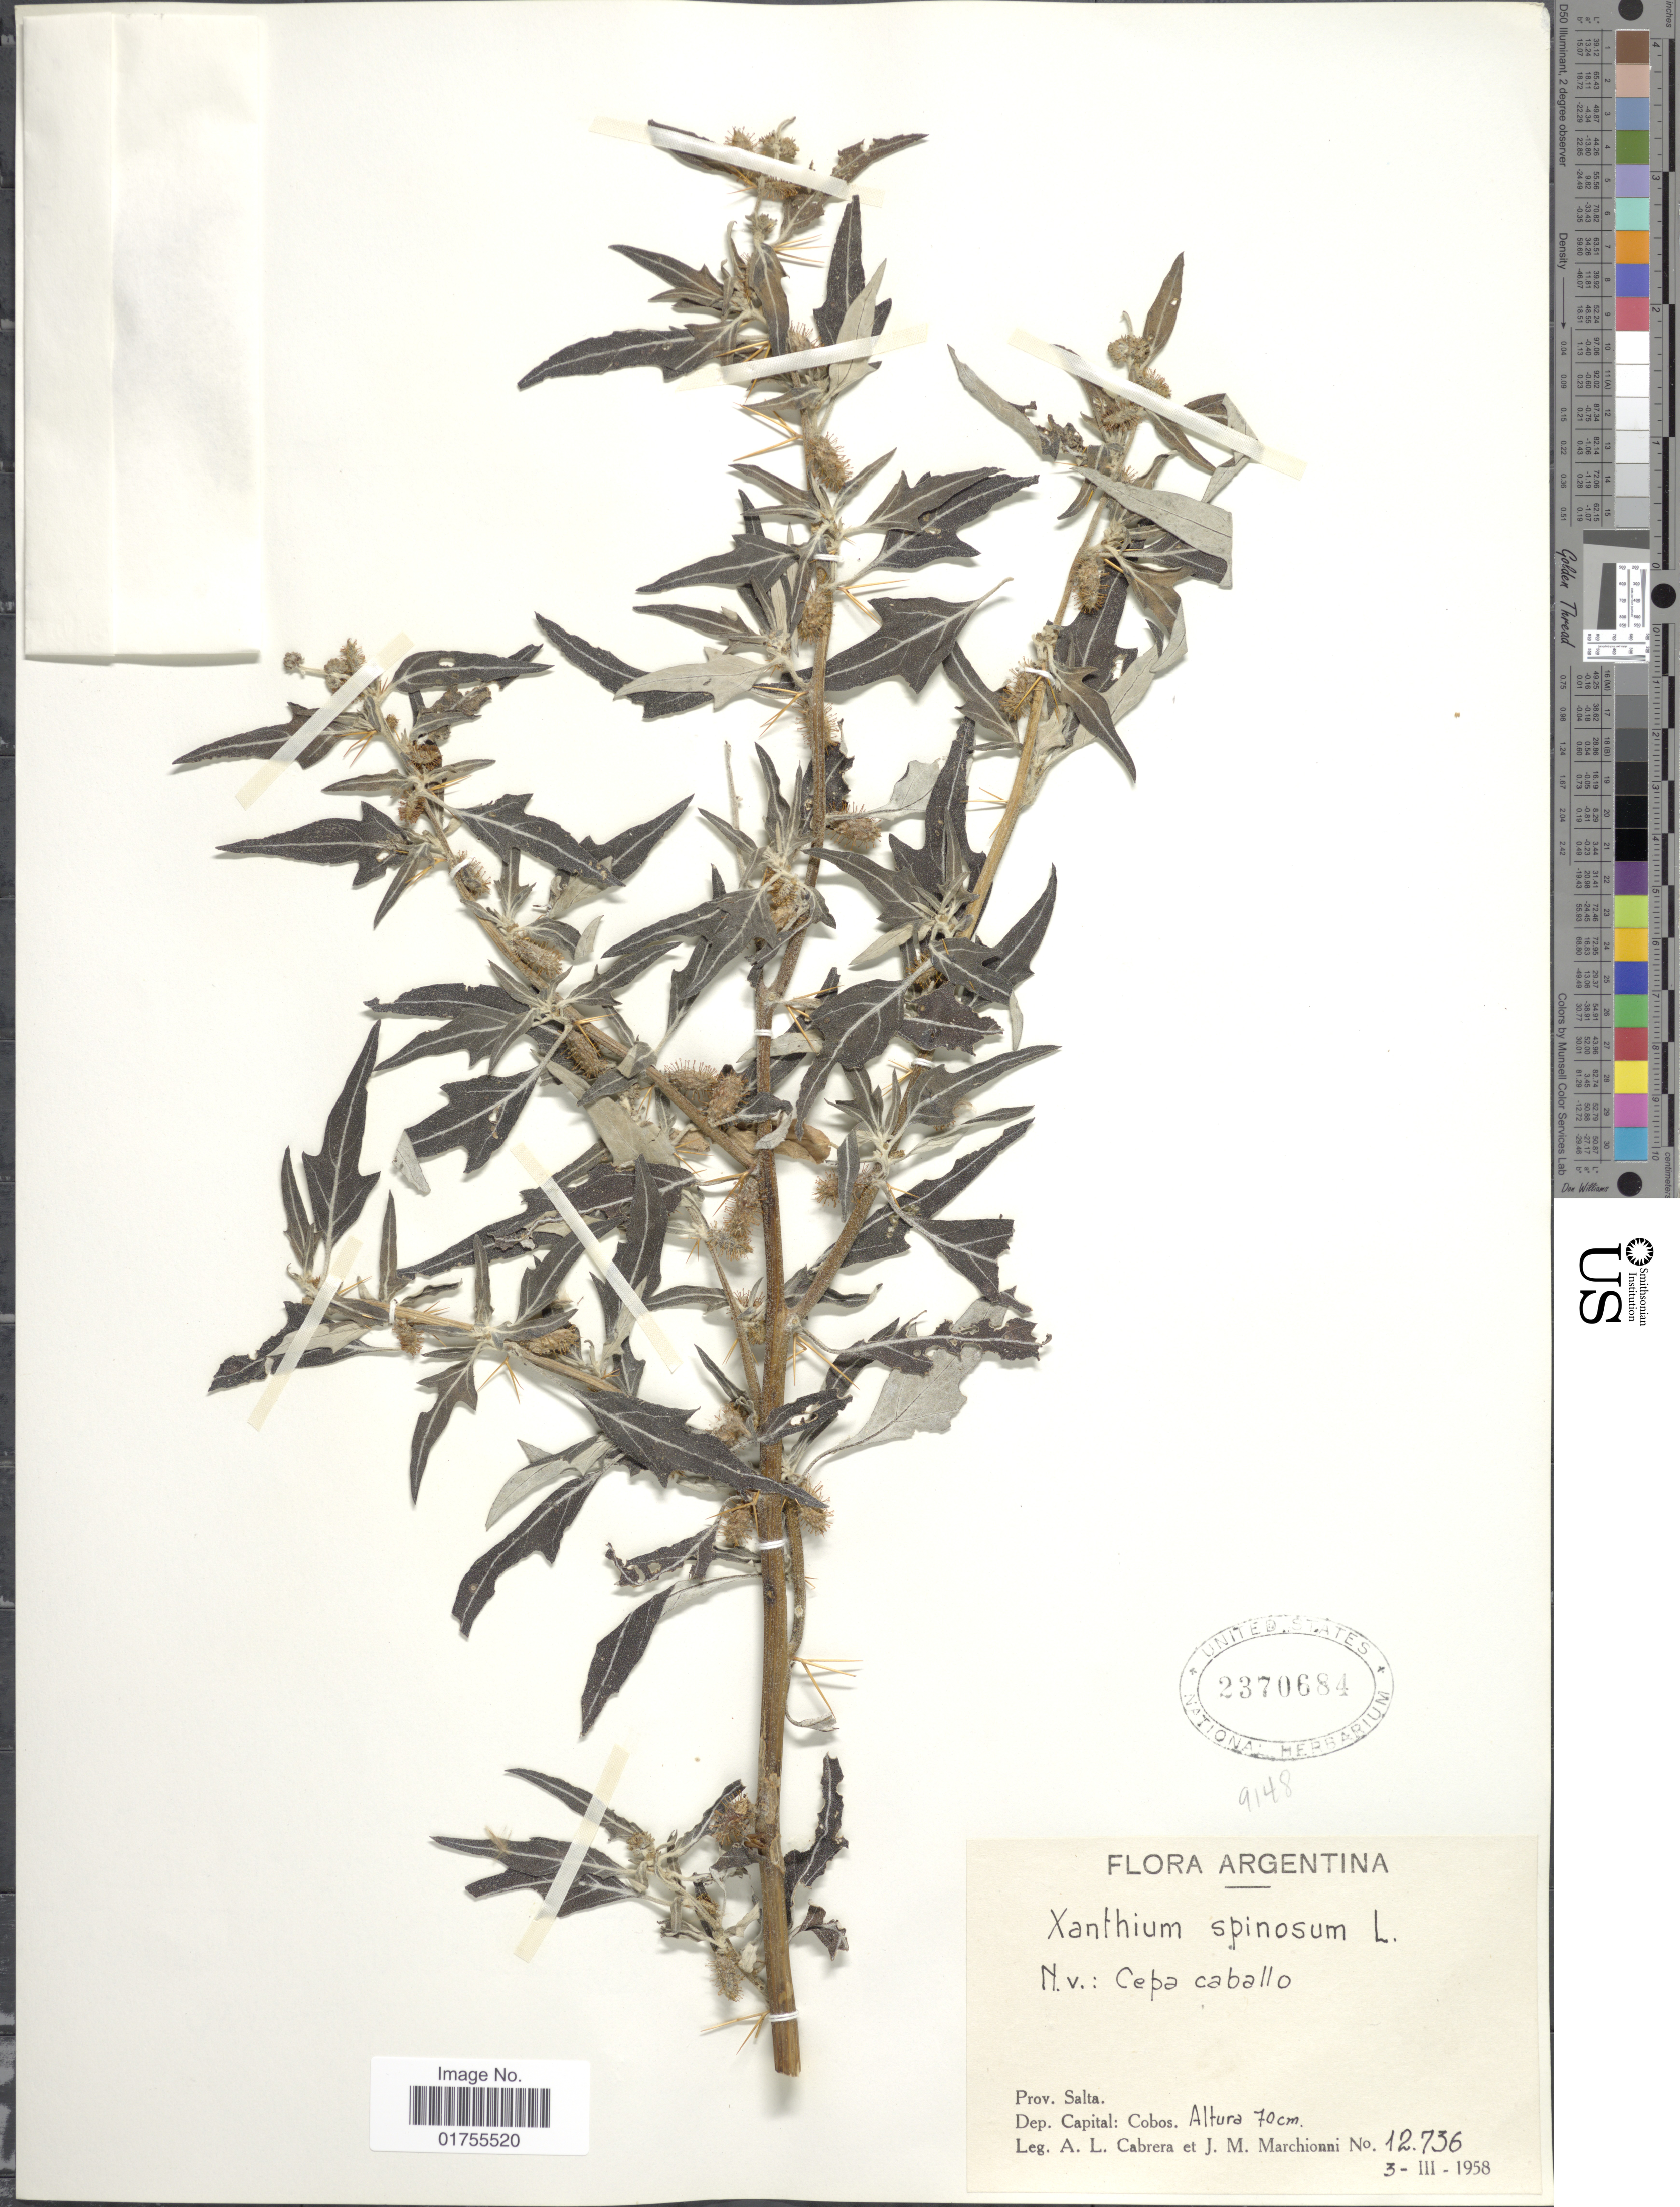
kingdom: Plantae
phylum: Tracheophyta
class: Magnoliopsida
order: Asterales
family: Asteraceae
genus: Xanthium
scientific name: Xanthium spinosum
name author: L.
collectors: A. L. Cabrera & J. Marchionni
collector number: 12736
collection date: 1958-03-03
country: Argentina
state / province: Salta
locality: Prov. Salta, Dep. Capital: Cobos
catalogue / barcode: US 2370684